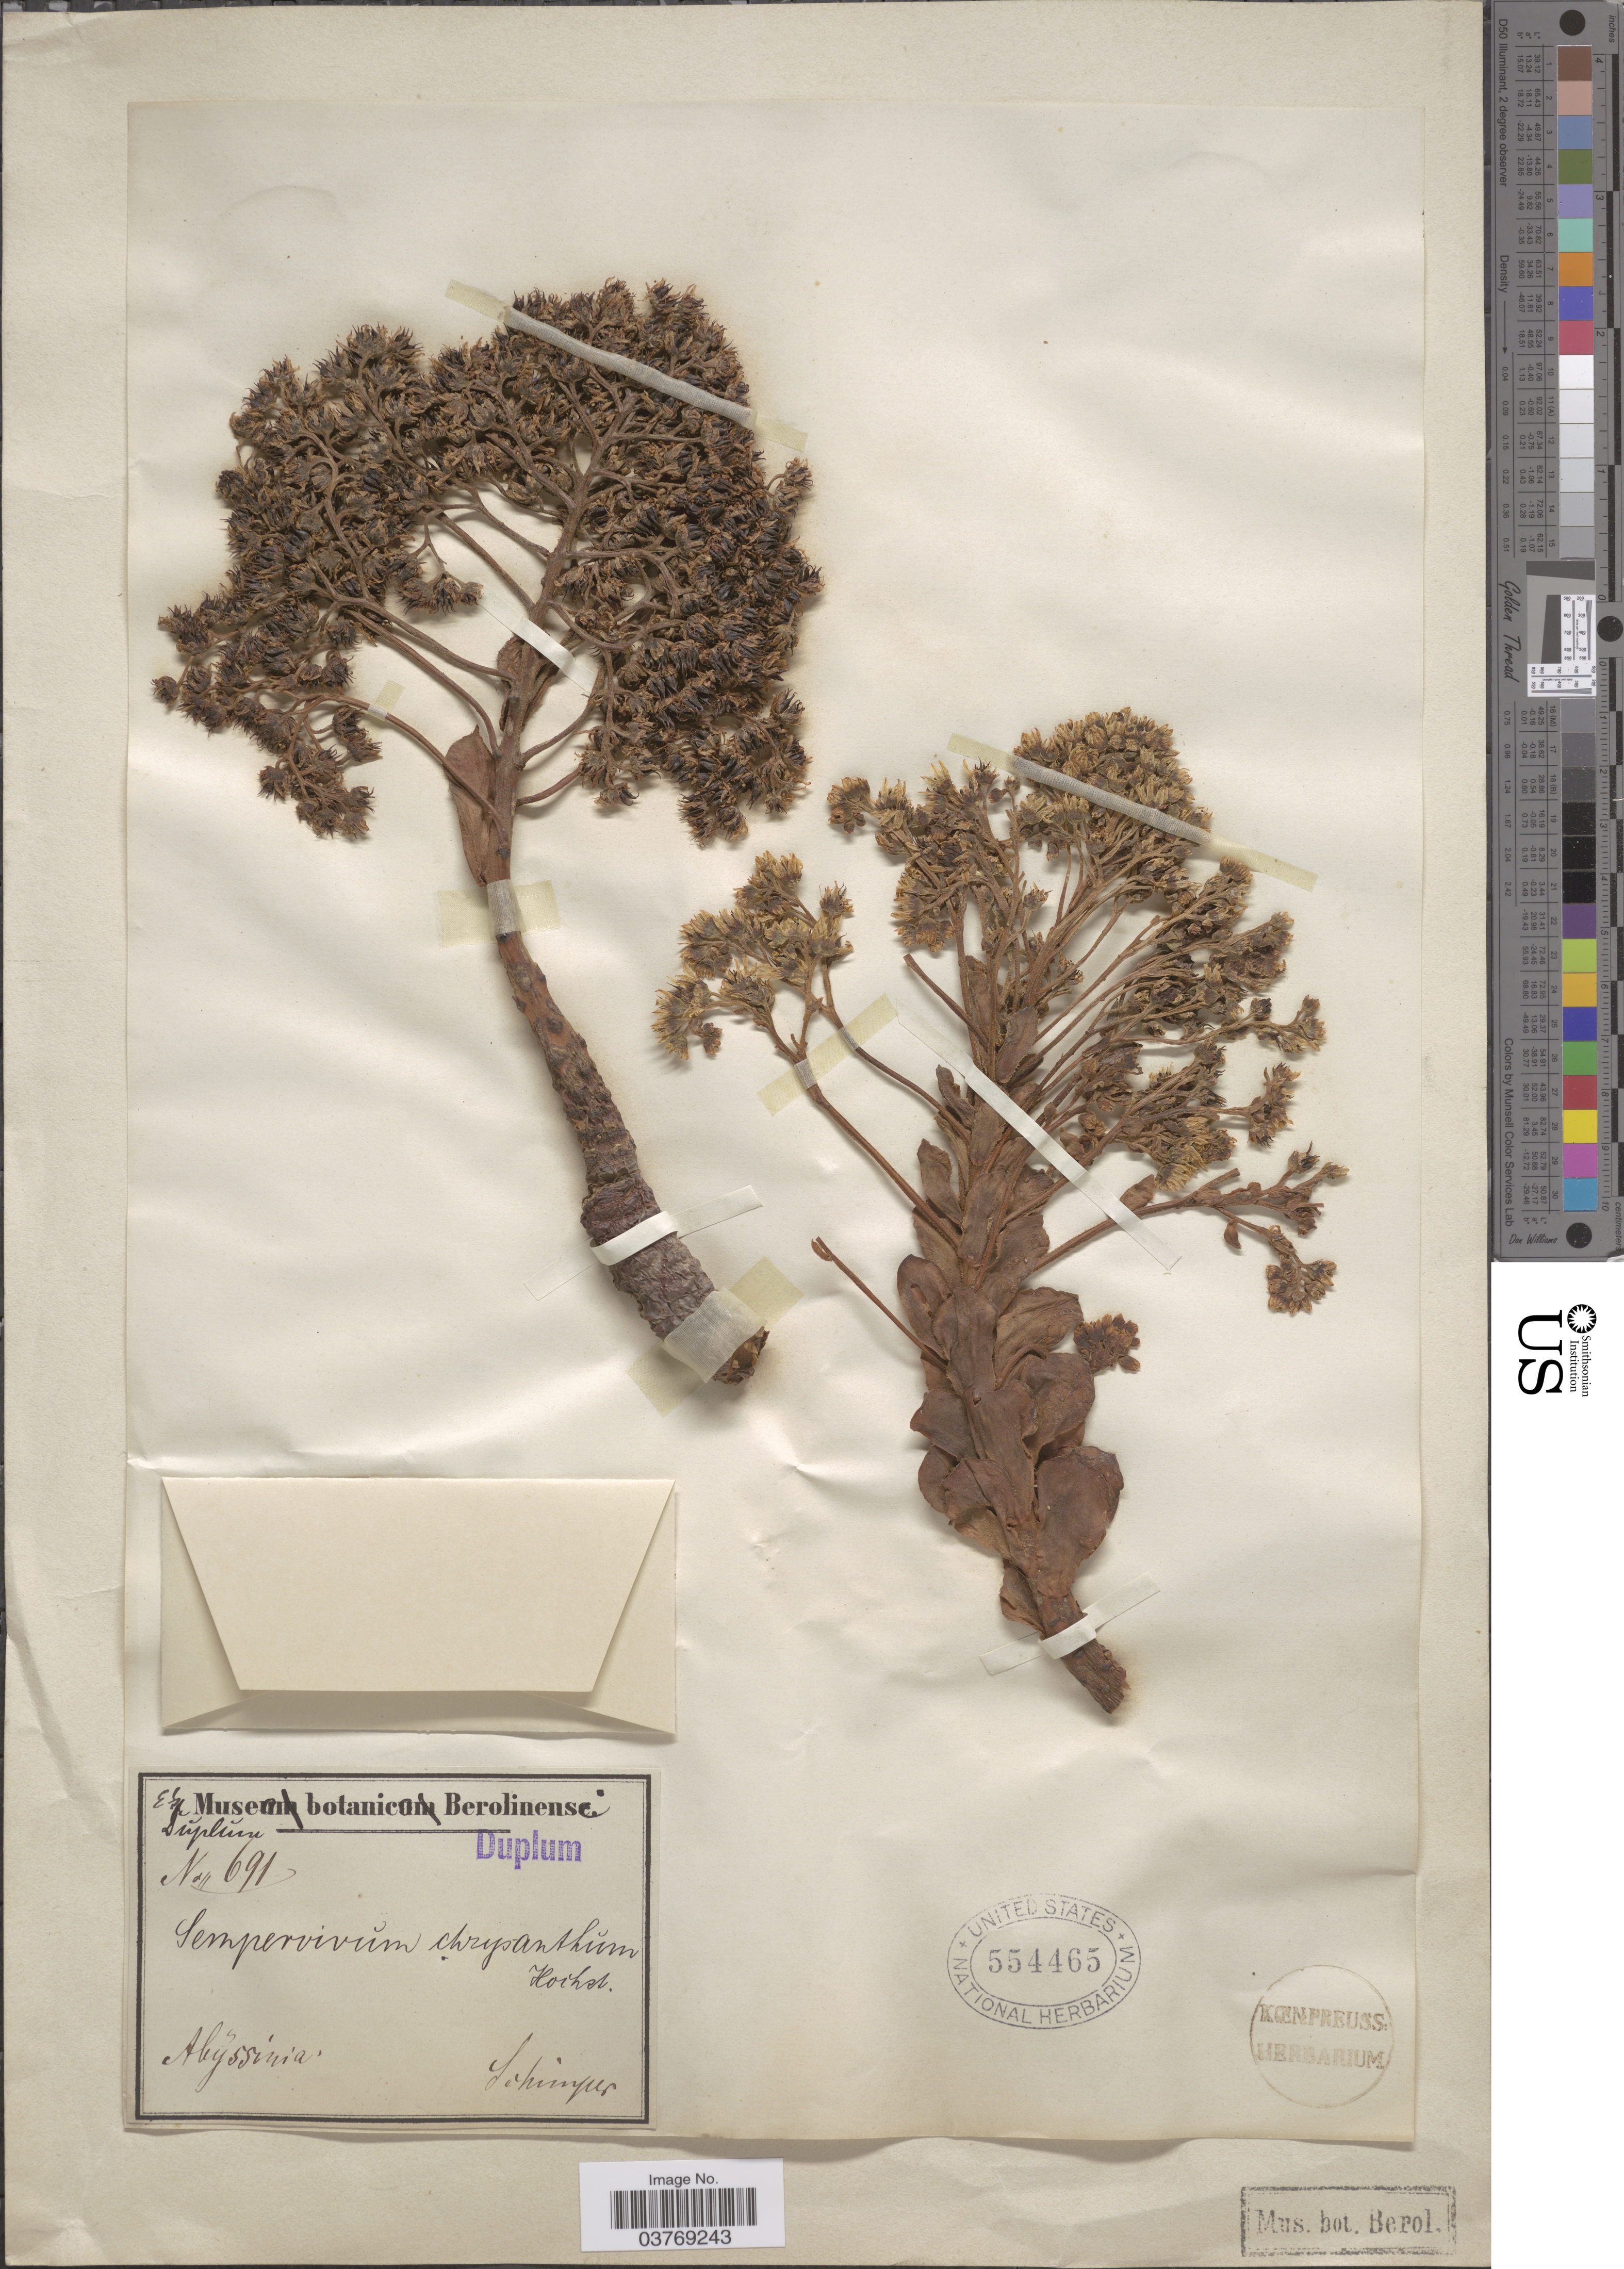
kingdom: Plantae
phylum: Tracheophyta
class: Magnoliopsida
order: Saxifragales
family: Crassulaceae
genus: Aeonium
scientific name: Aeonium leucoblepharum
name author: Webb ex A. Rich.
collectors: -. Schimper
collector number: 691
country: Ethiopia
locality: Abyssinia.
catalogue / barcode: US 554465